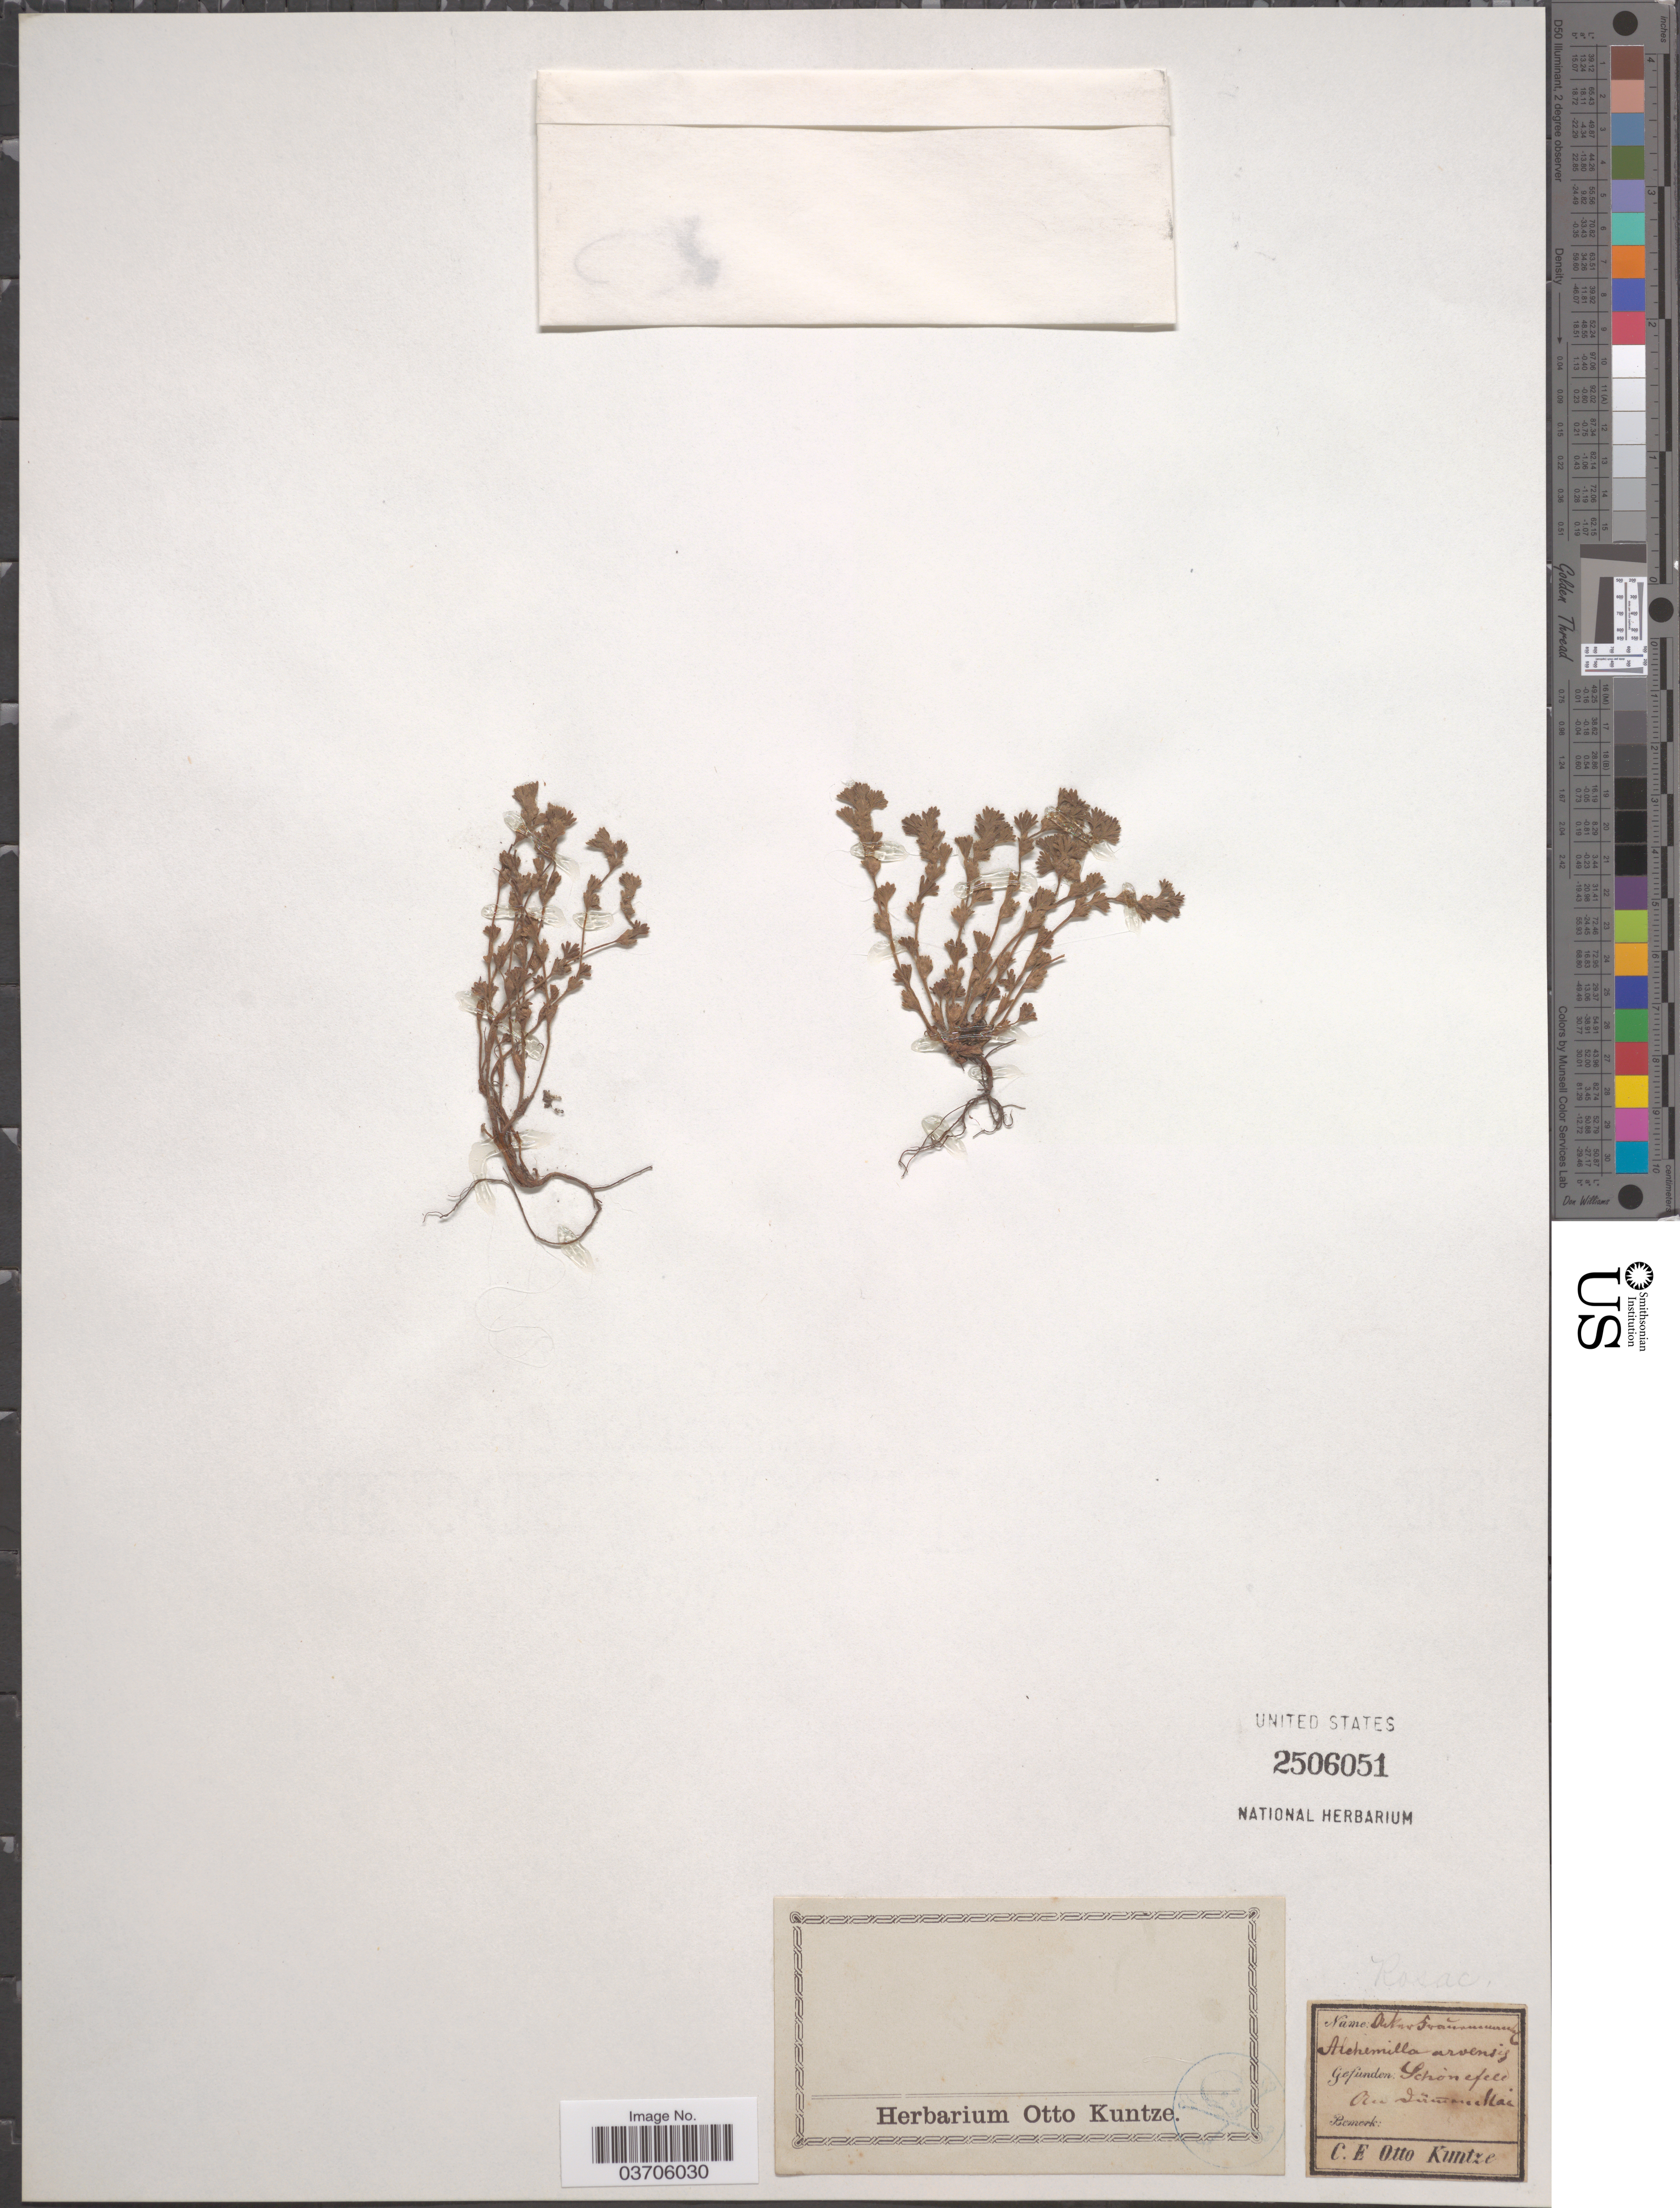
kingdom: Plantae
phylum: Tracheophyta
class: Magnoliopsida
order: Rosales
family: Rosaceae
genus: Aphanes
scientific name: Aphanes arvensis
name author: L.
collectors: C.E.O. Kuntze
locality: Schonefell Oru Vurn. [interpreted]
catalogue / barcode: US 2506051